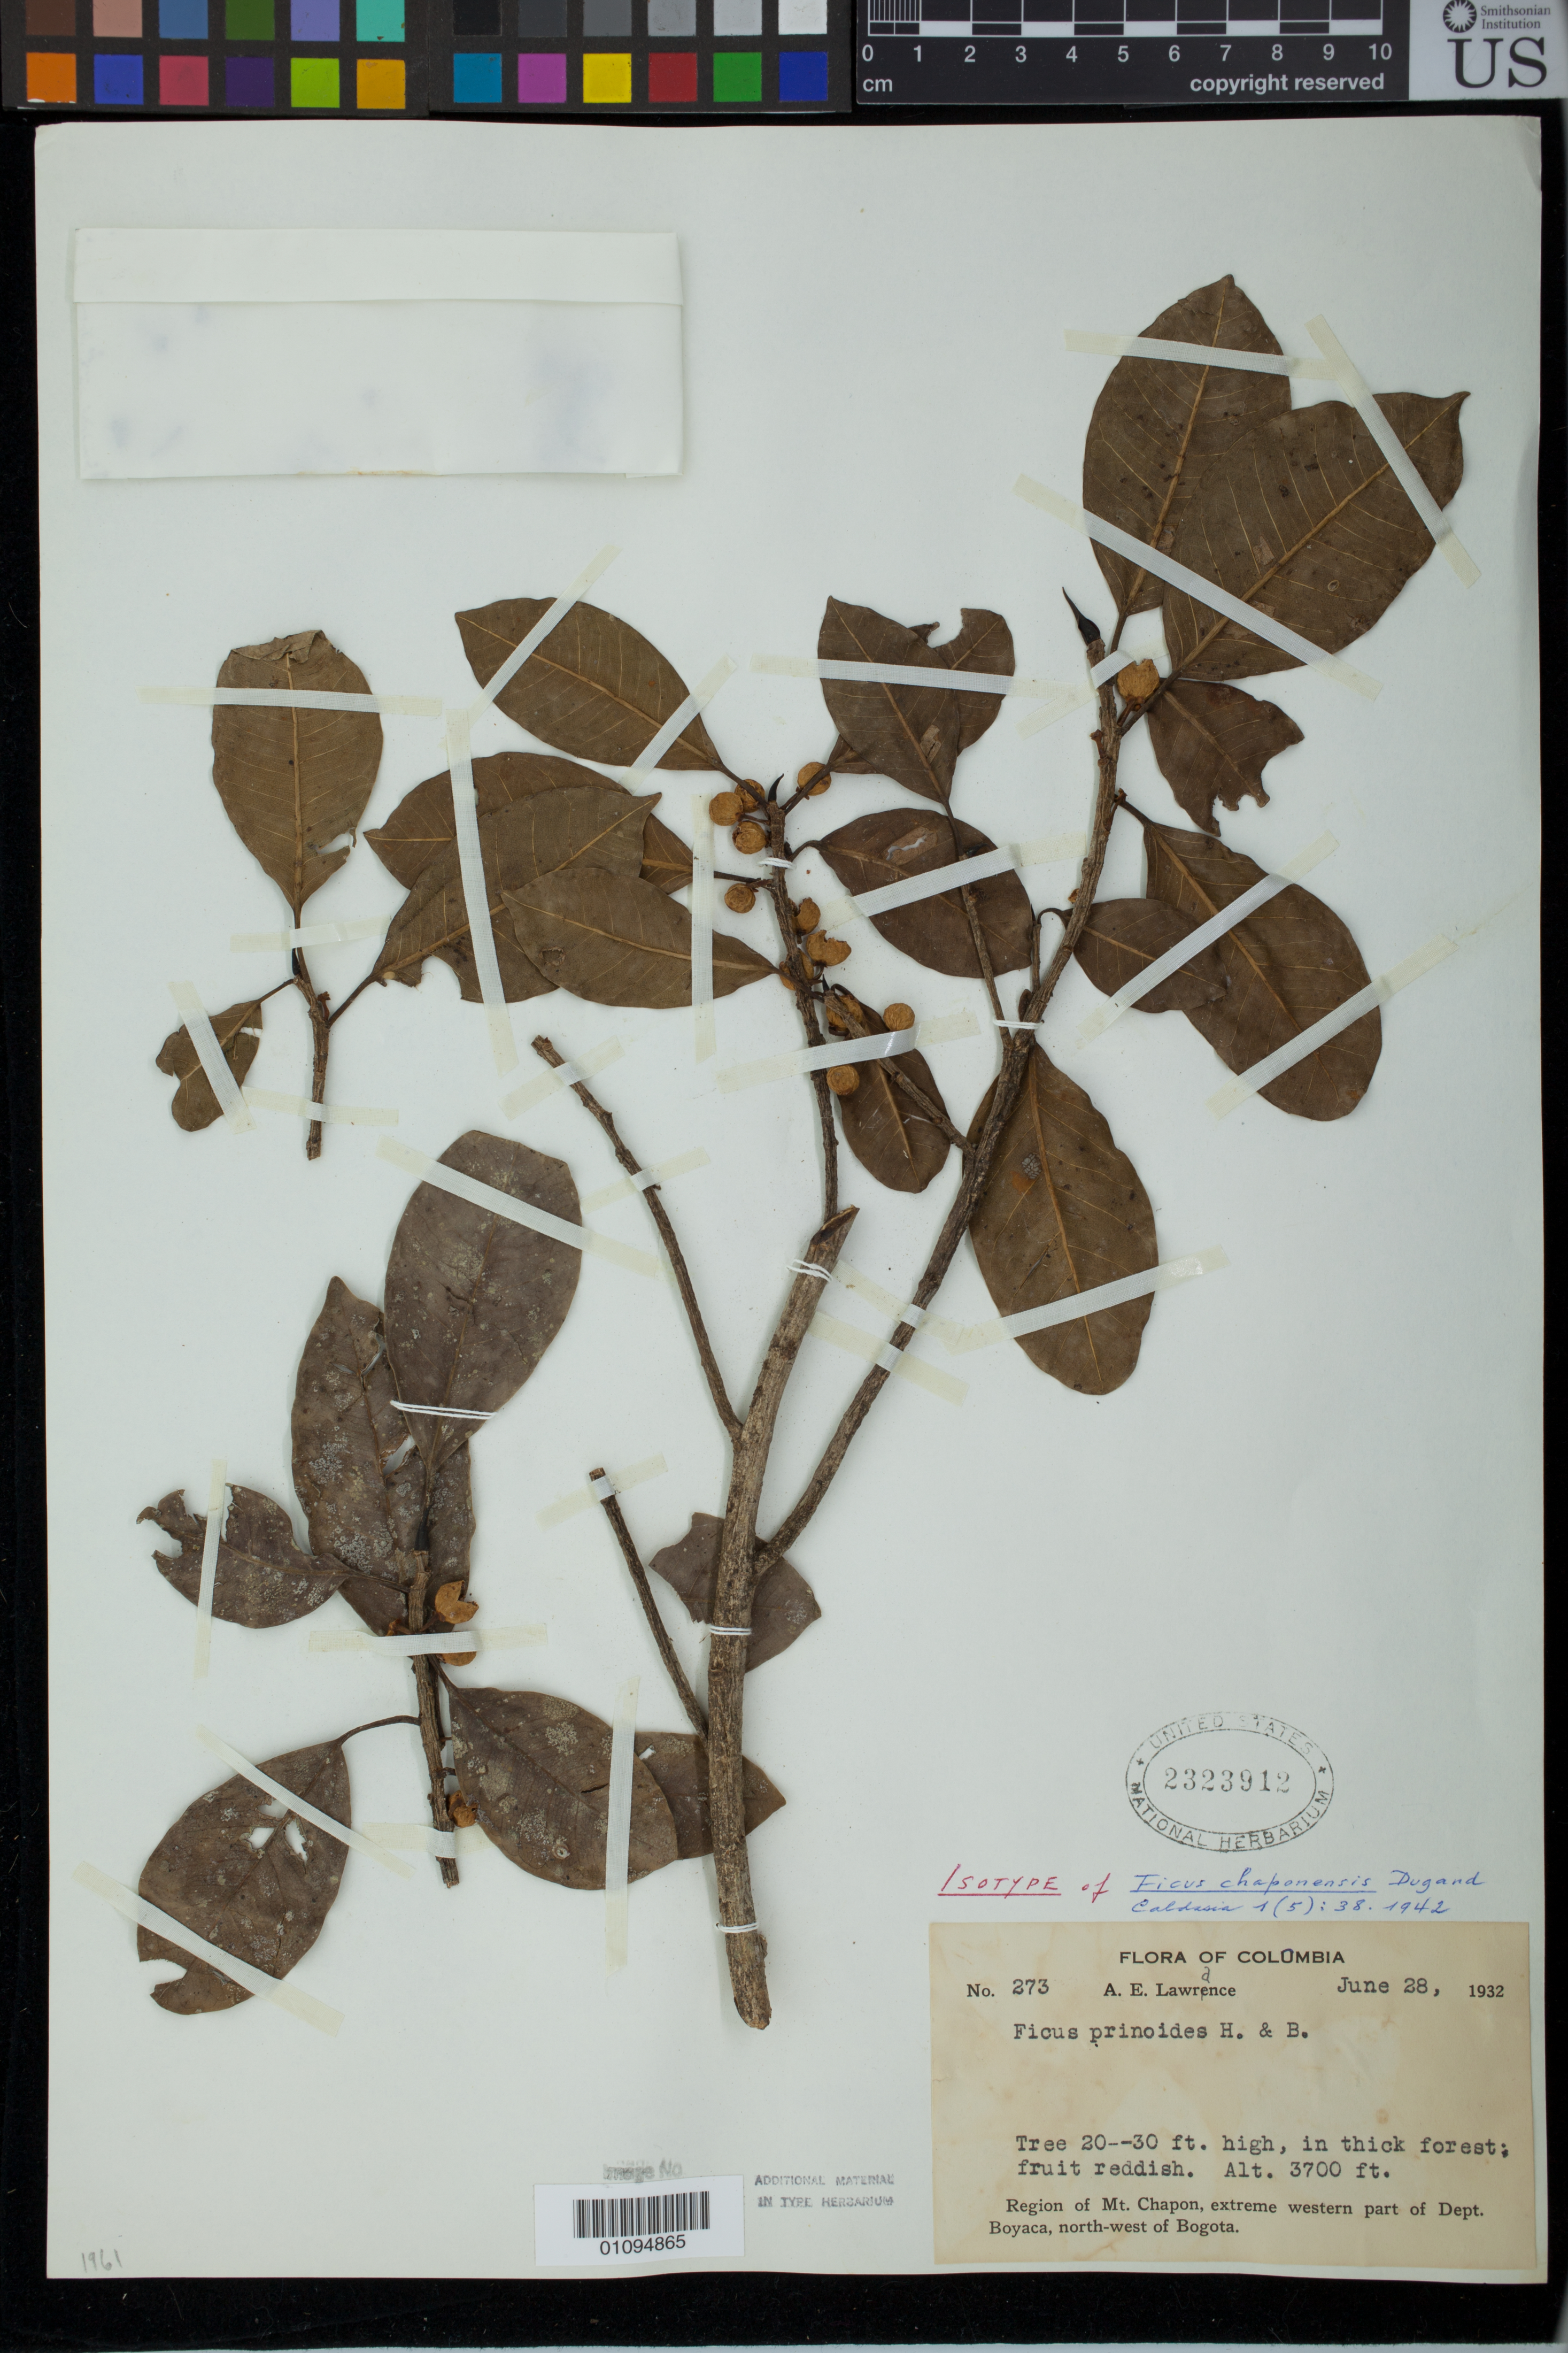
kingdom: Plantae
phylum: Tracheophyta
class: Magnoliopsida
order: Rosales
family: Moraceae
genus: Ficus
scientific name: Ficus chaponensis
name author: Dugand G.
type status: Isotype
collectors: A. Lawrance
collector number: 273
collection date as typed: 28 Jun 1932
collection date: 1932-06-28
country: Colombia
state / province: Boyacá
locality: Region of Mt. Chapon, NW of Bogota.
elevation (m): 1128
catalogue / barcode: US 2323912